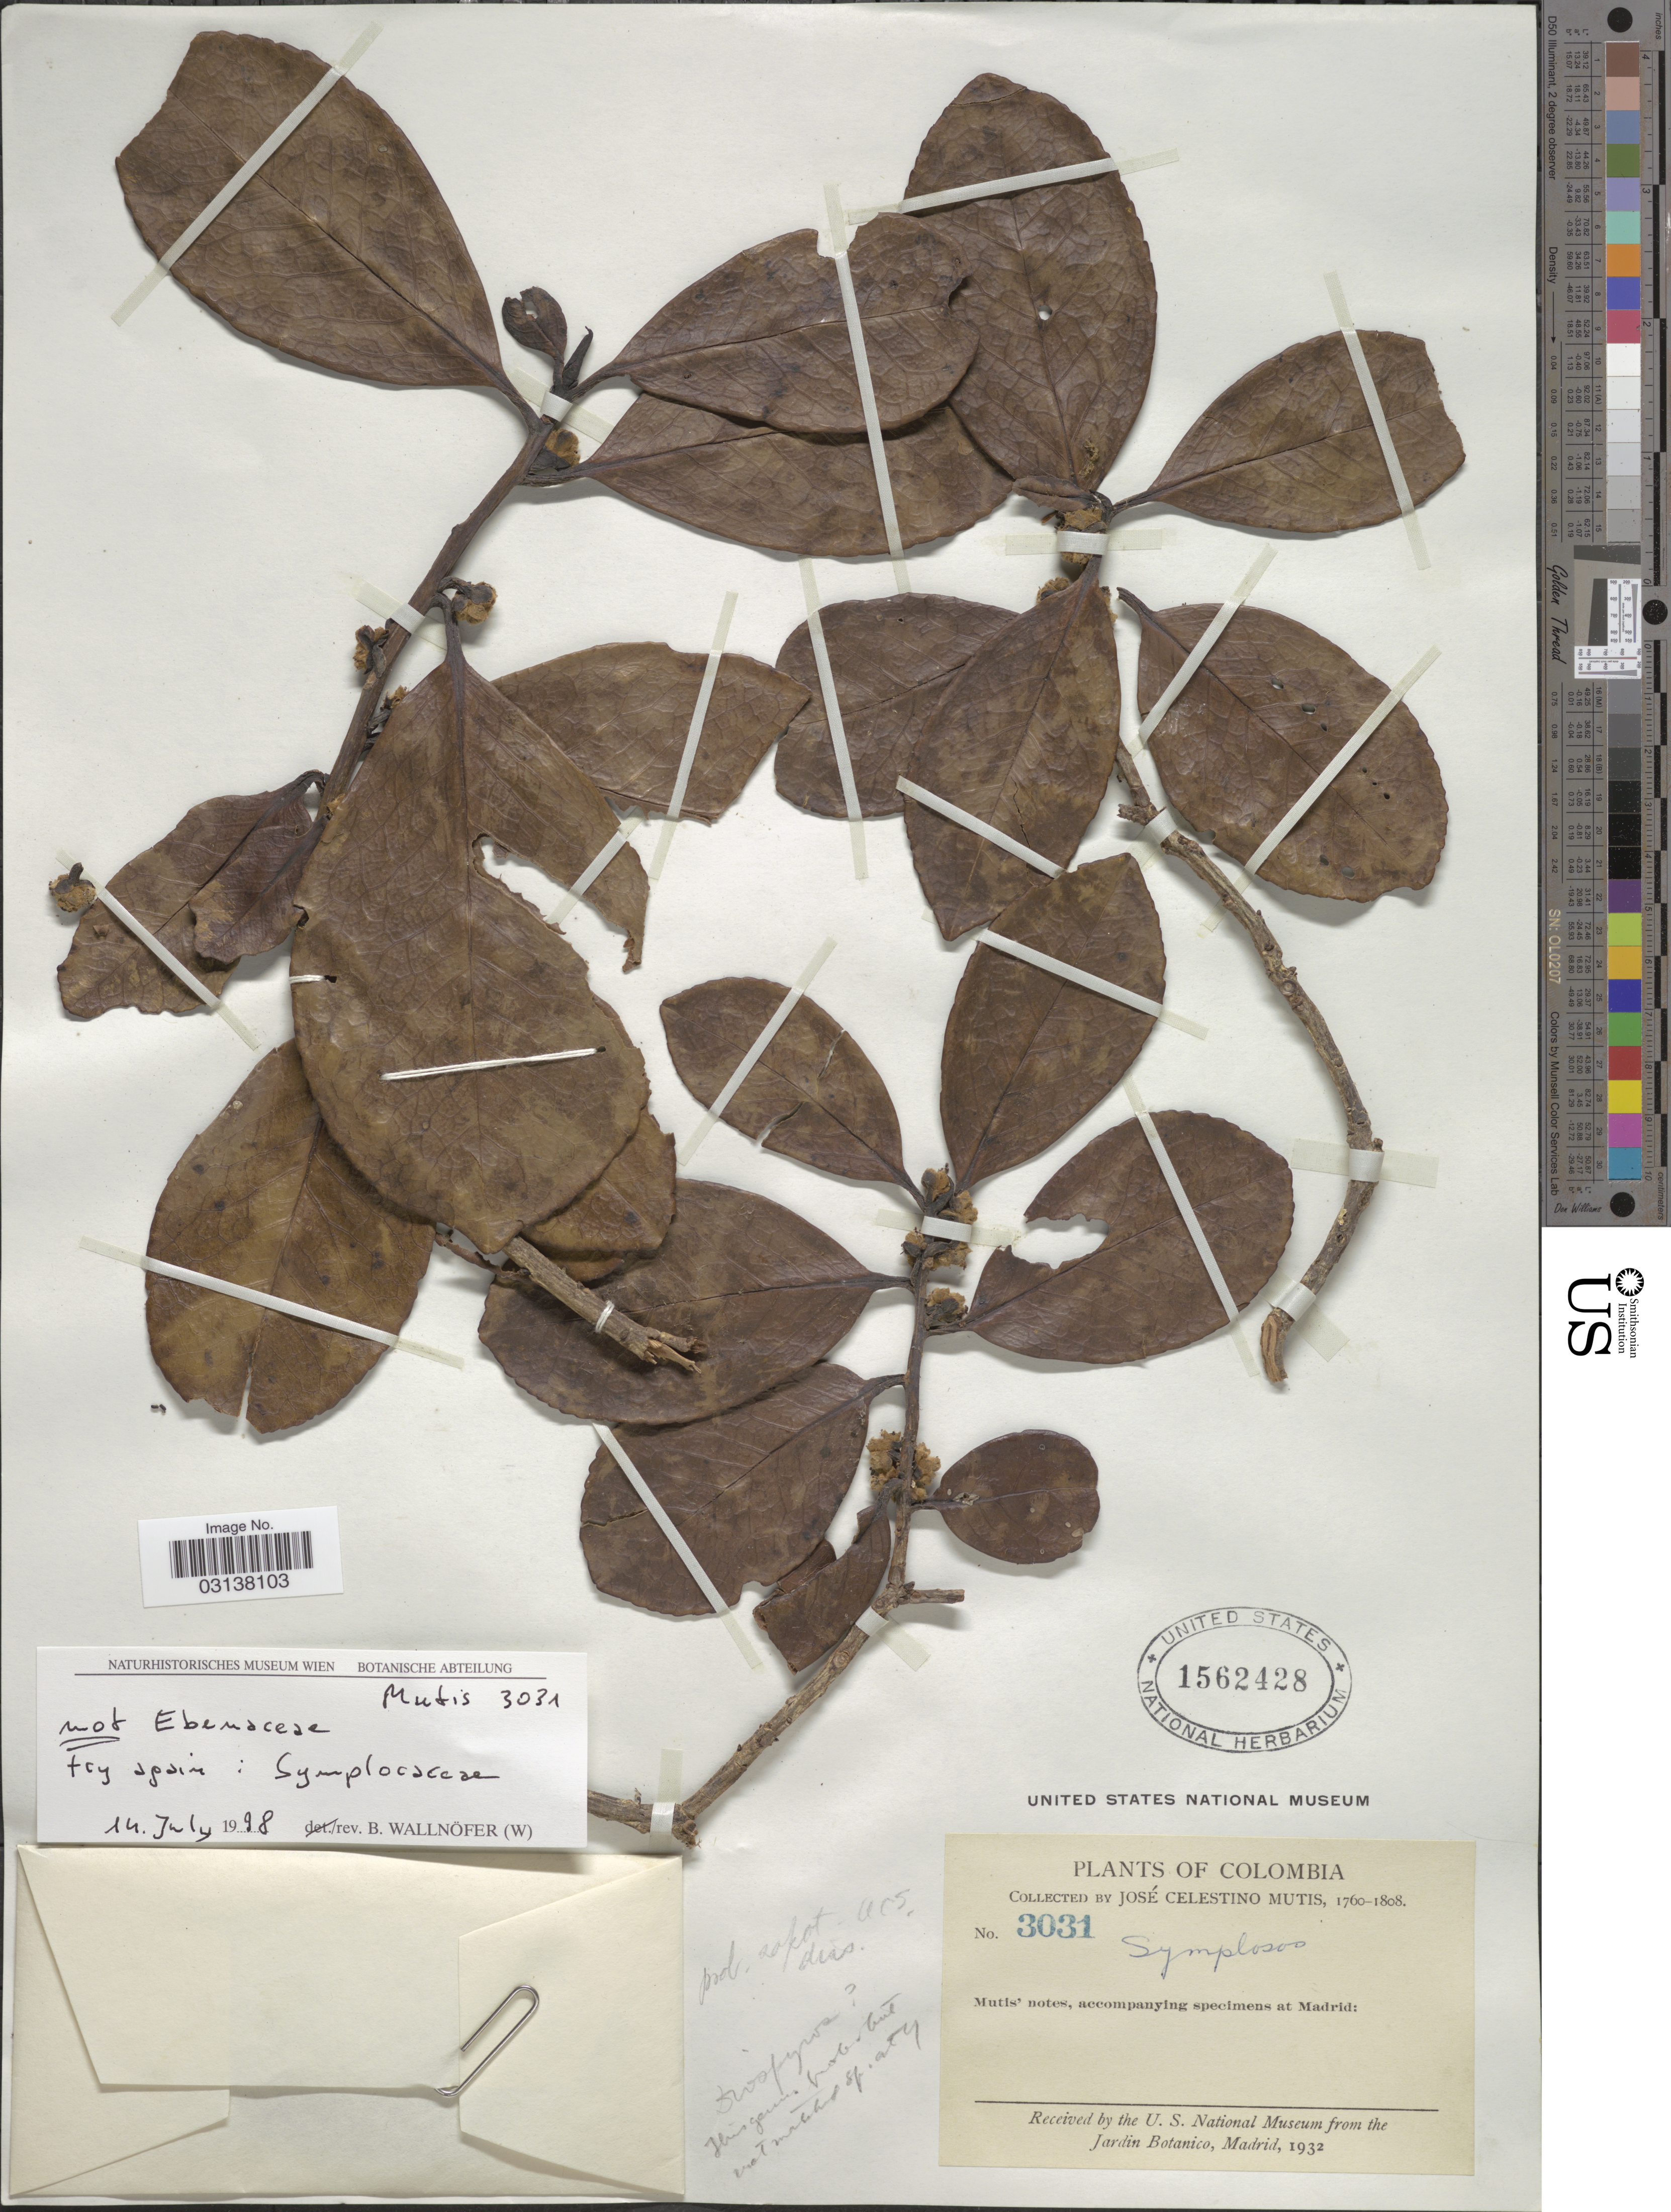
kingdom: Plantae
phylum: Tracheophyta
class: Magnoliopsida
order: Ericales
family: Symplocaceae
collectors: J. C. B. Mutis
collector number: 3031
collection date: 1760/1808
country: Colombia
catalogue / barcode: US 1562428